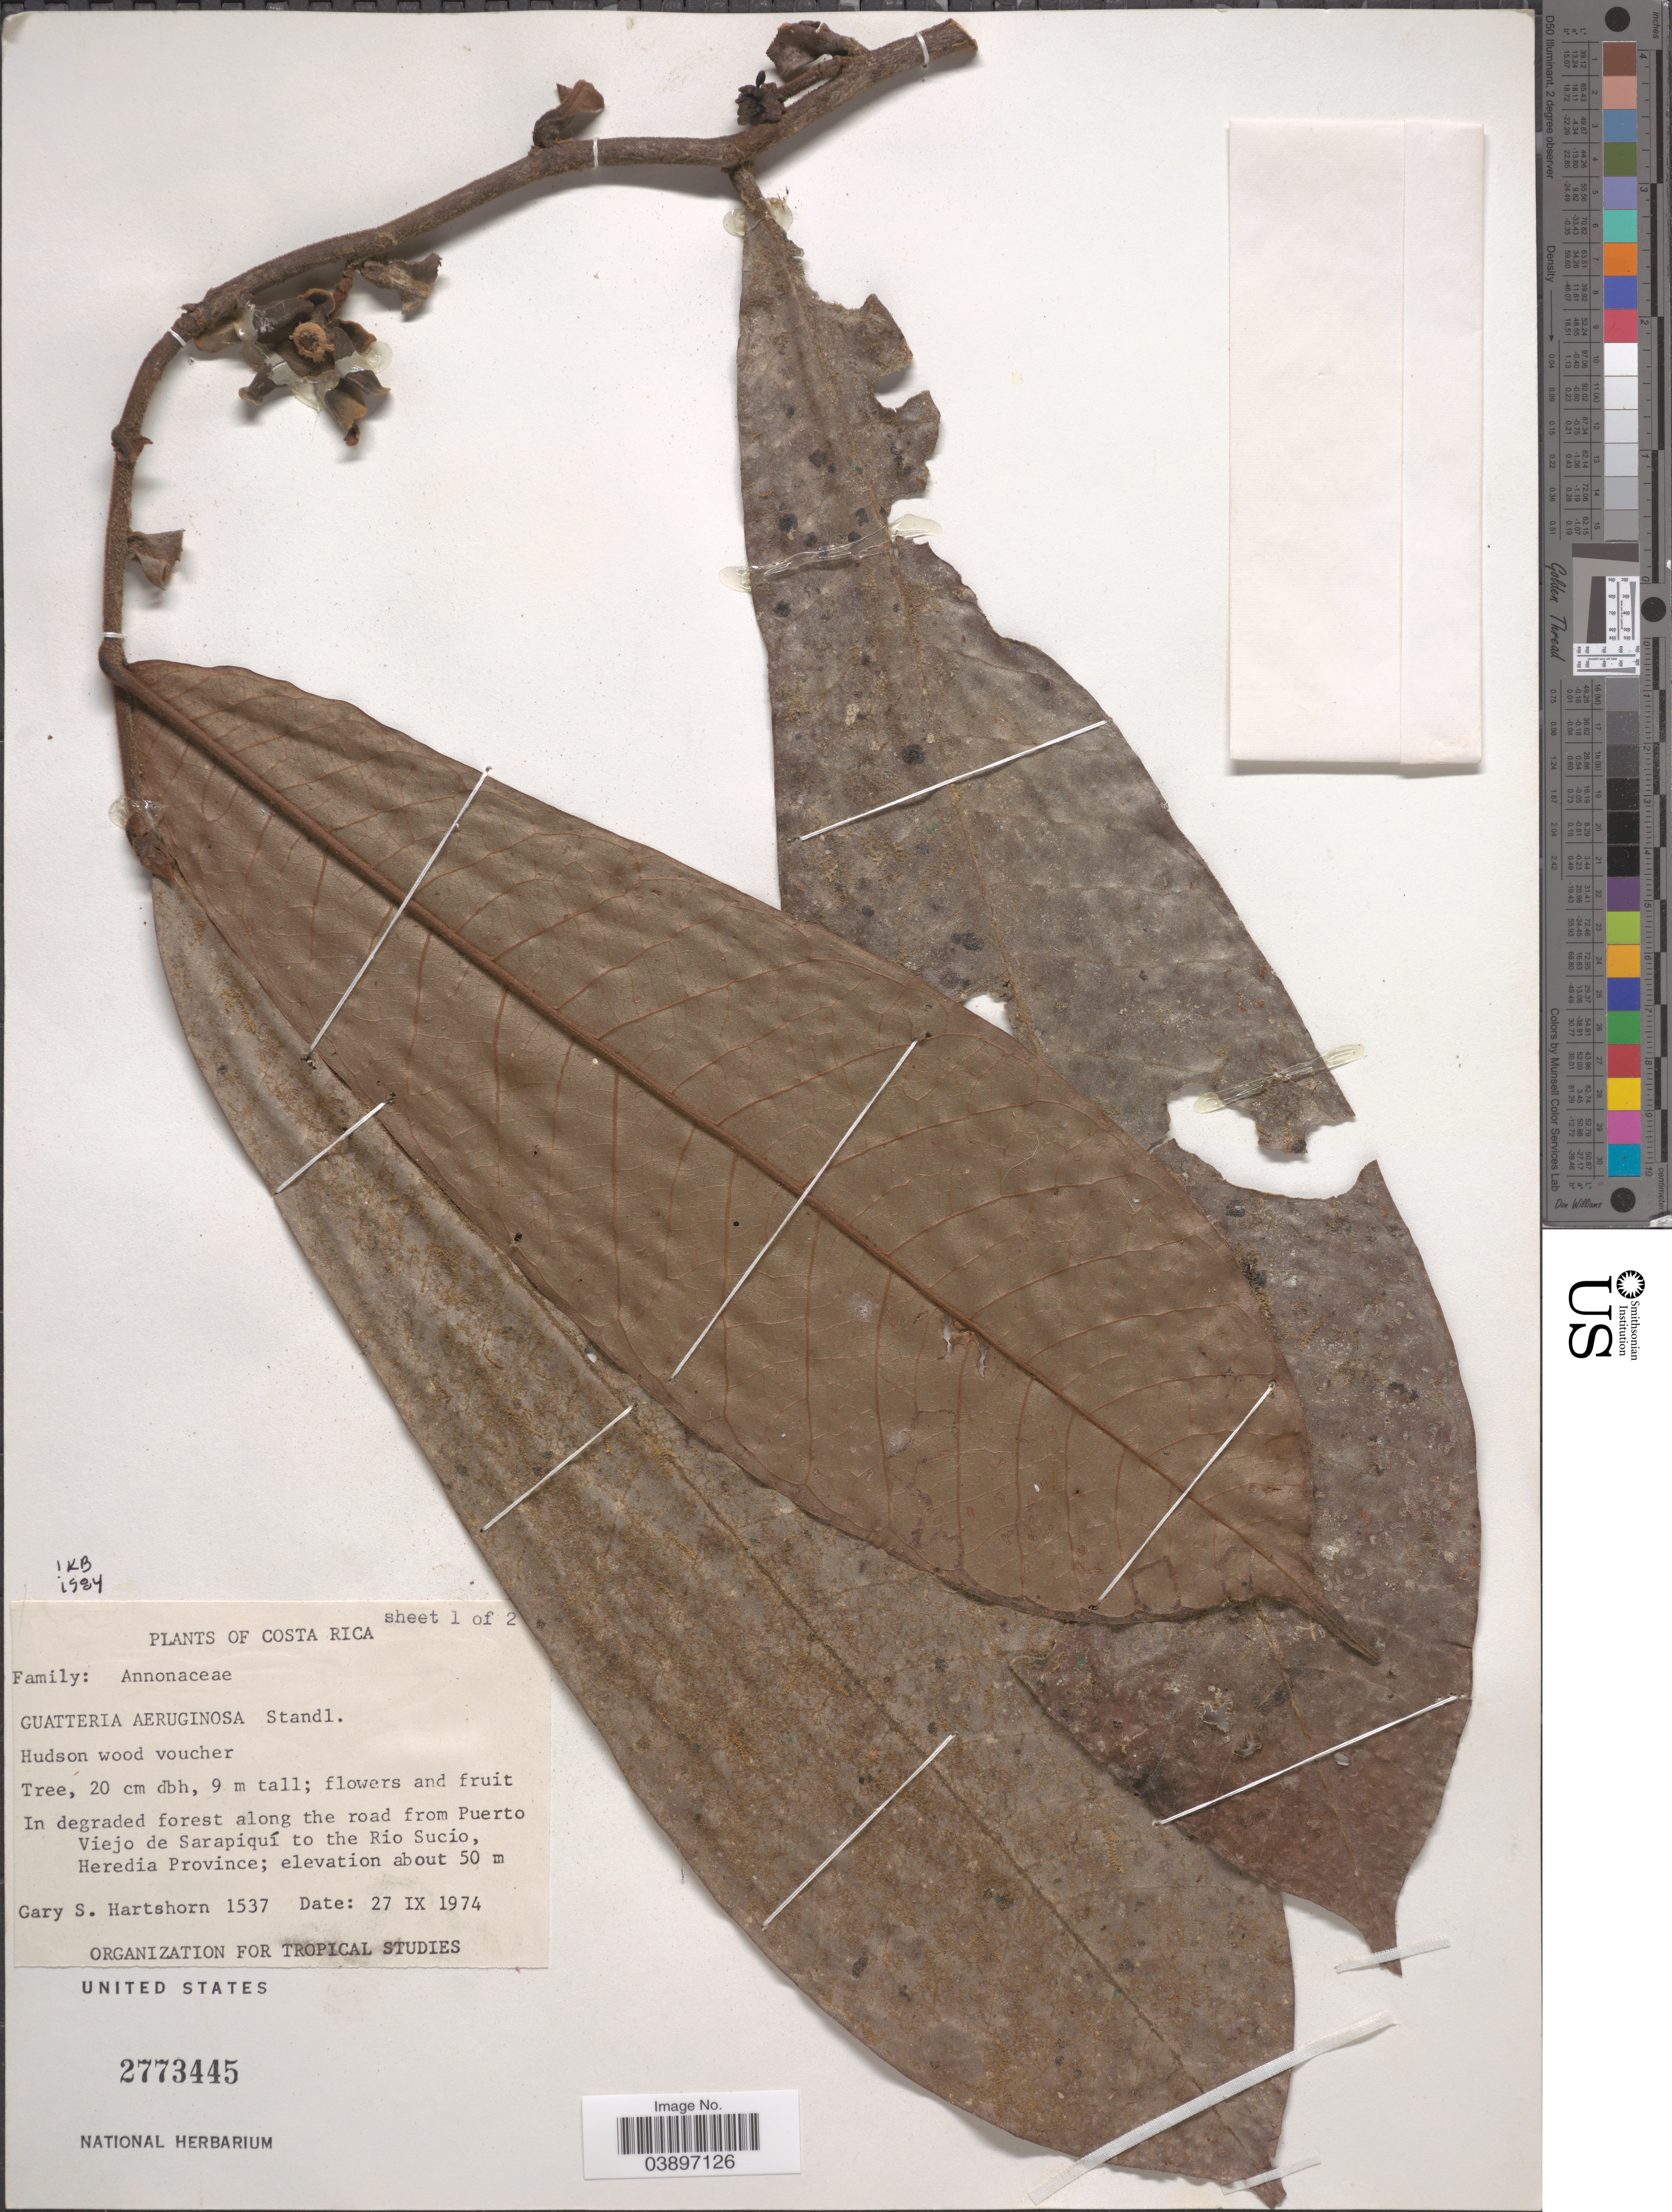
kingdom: Plantae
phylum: Tracheophyta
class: Magnoliopsida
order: Magnoliales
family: Annonaceae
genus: Guatteria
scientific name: Guatteria aeruginosa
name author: Standl.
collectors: G. Hartshorn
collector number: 1537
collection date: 1974-09-27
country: Costa Rica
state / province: Heredia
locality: In degraded forest along the road from Puerto Viejo de Sarapiquí to the Rio Sucio.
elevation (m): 50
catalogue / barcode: US 2773445